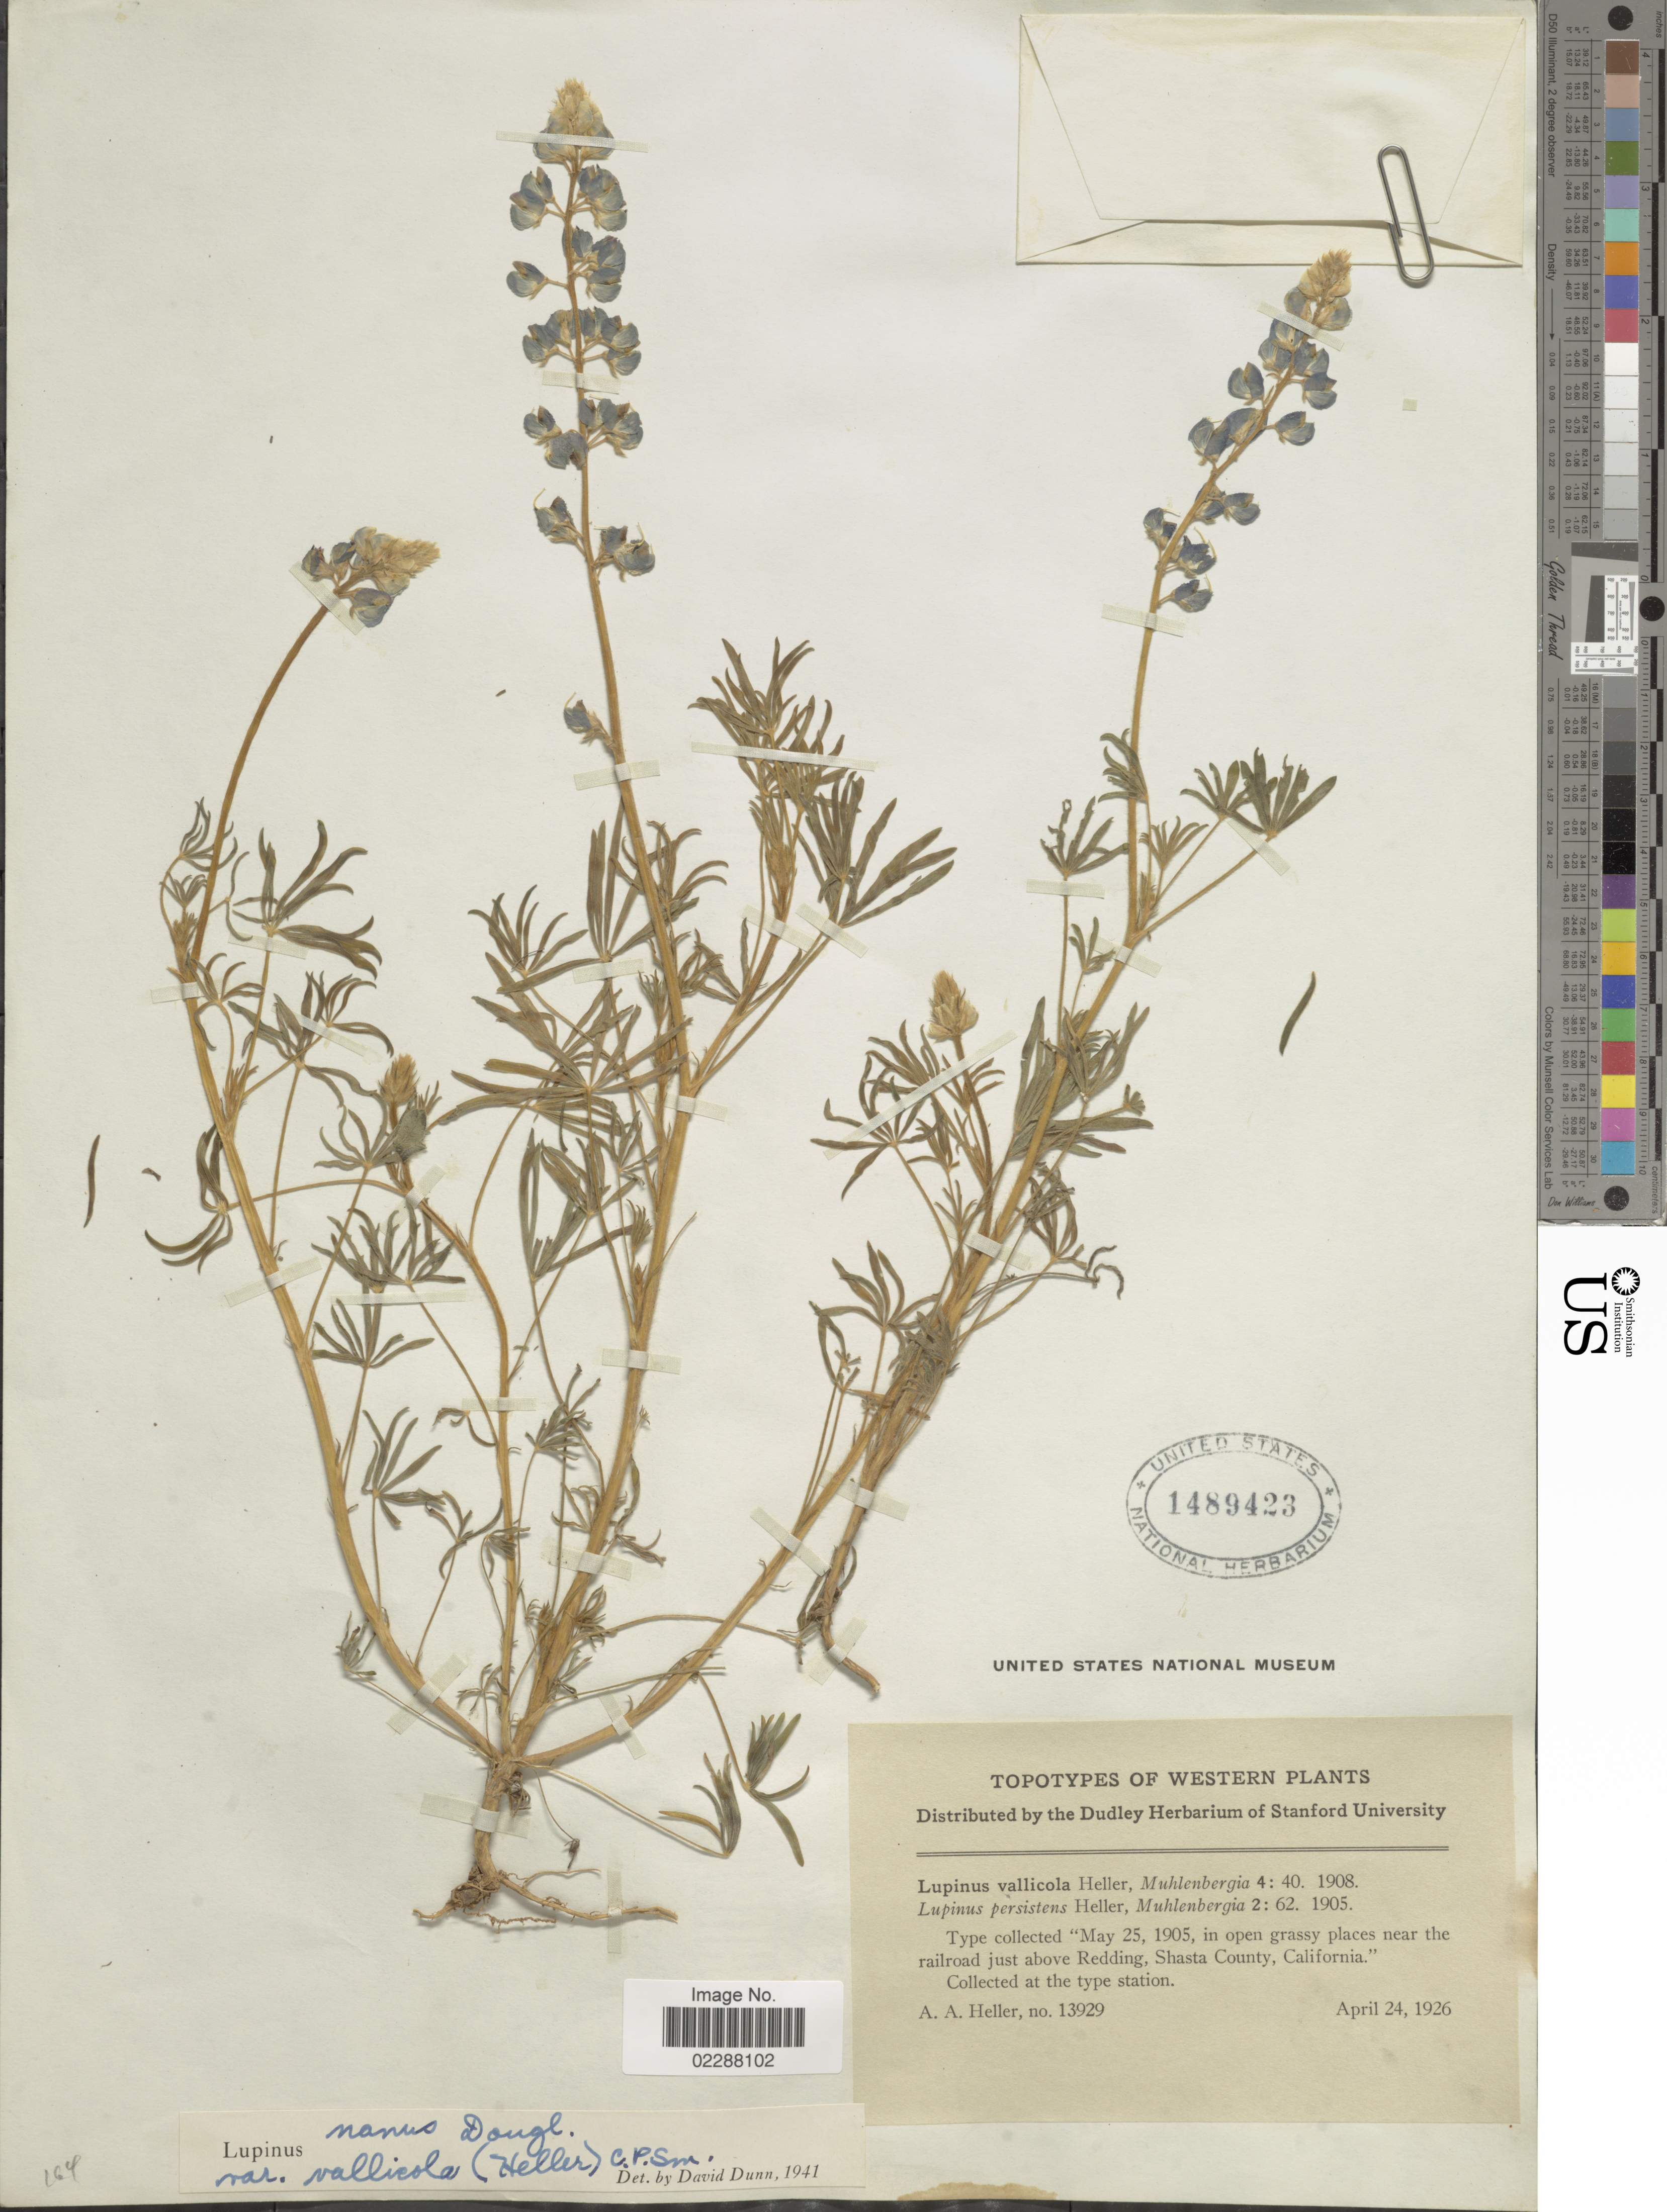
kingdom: Plantae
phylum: Tracheophyta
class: Magnoliopsida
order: Fabales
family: Fabaceae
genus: Lupinus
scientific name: Lupinus vallicola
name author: A. Heller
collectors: A. A. Heller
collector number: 13929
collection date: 1926-04-24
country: United States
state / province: California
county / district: Shasta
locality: In open grassy places near the railroad just above Redding, Shasta County, California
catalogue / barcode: US 1489423